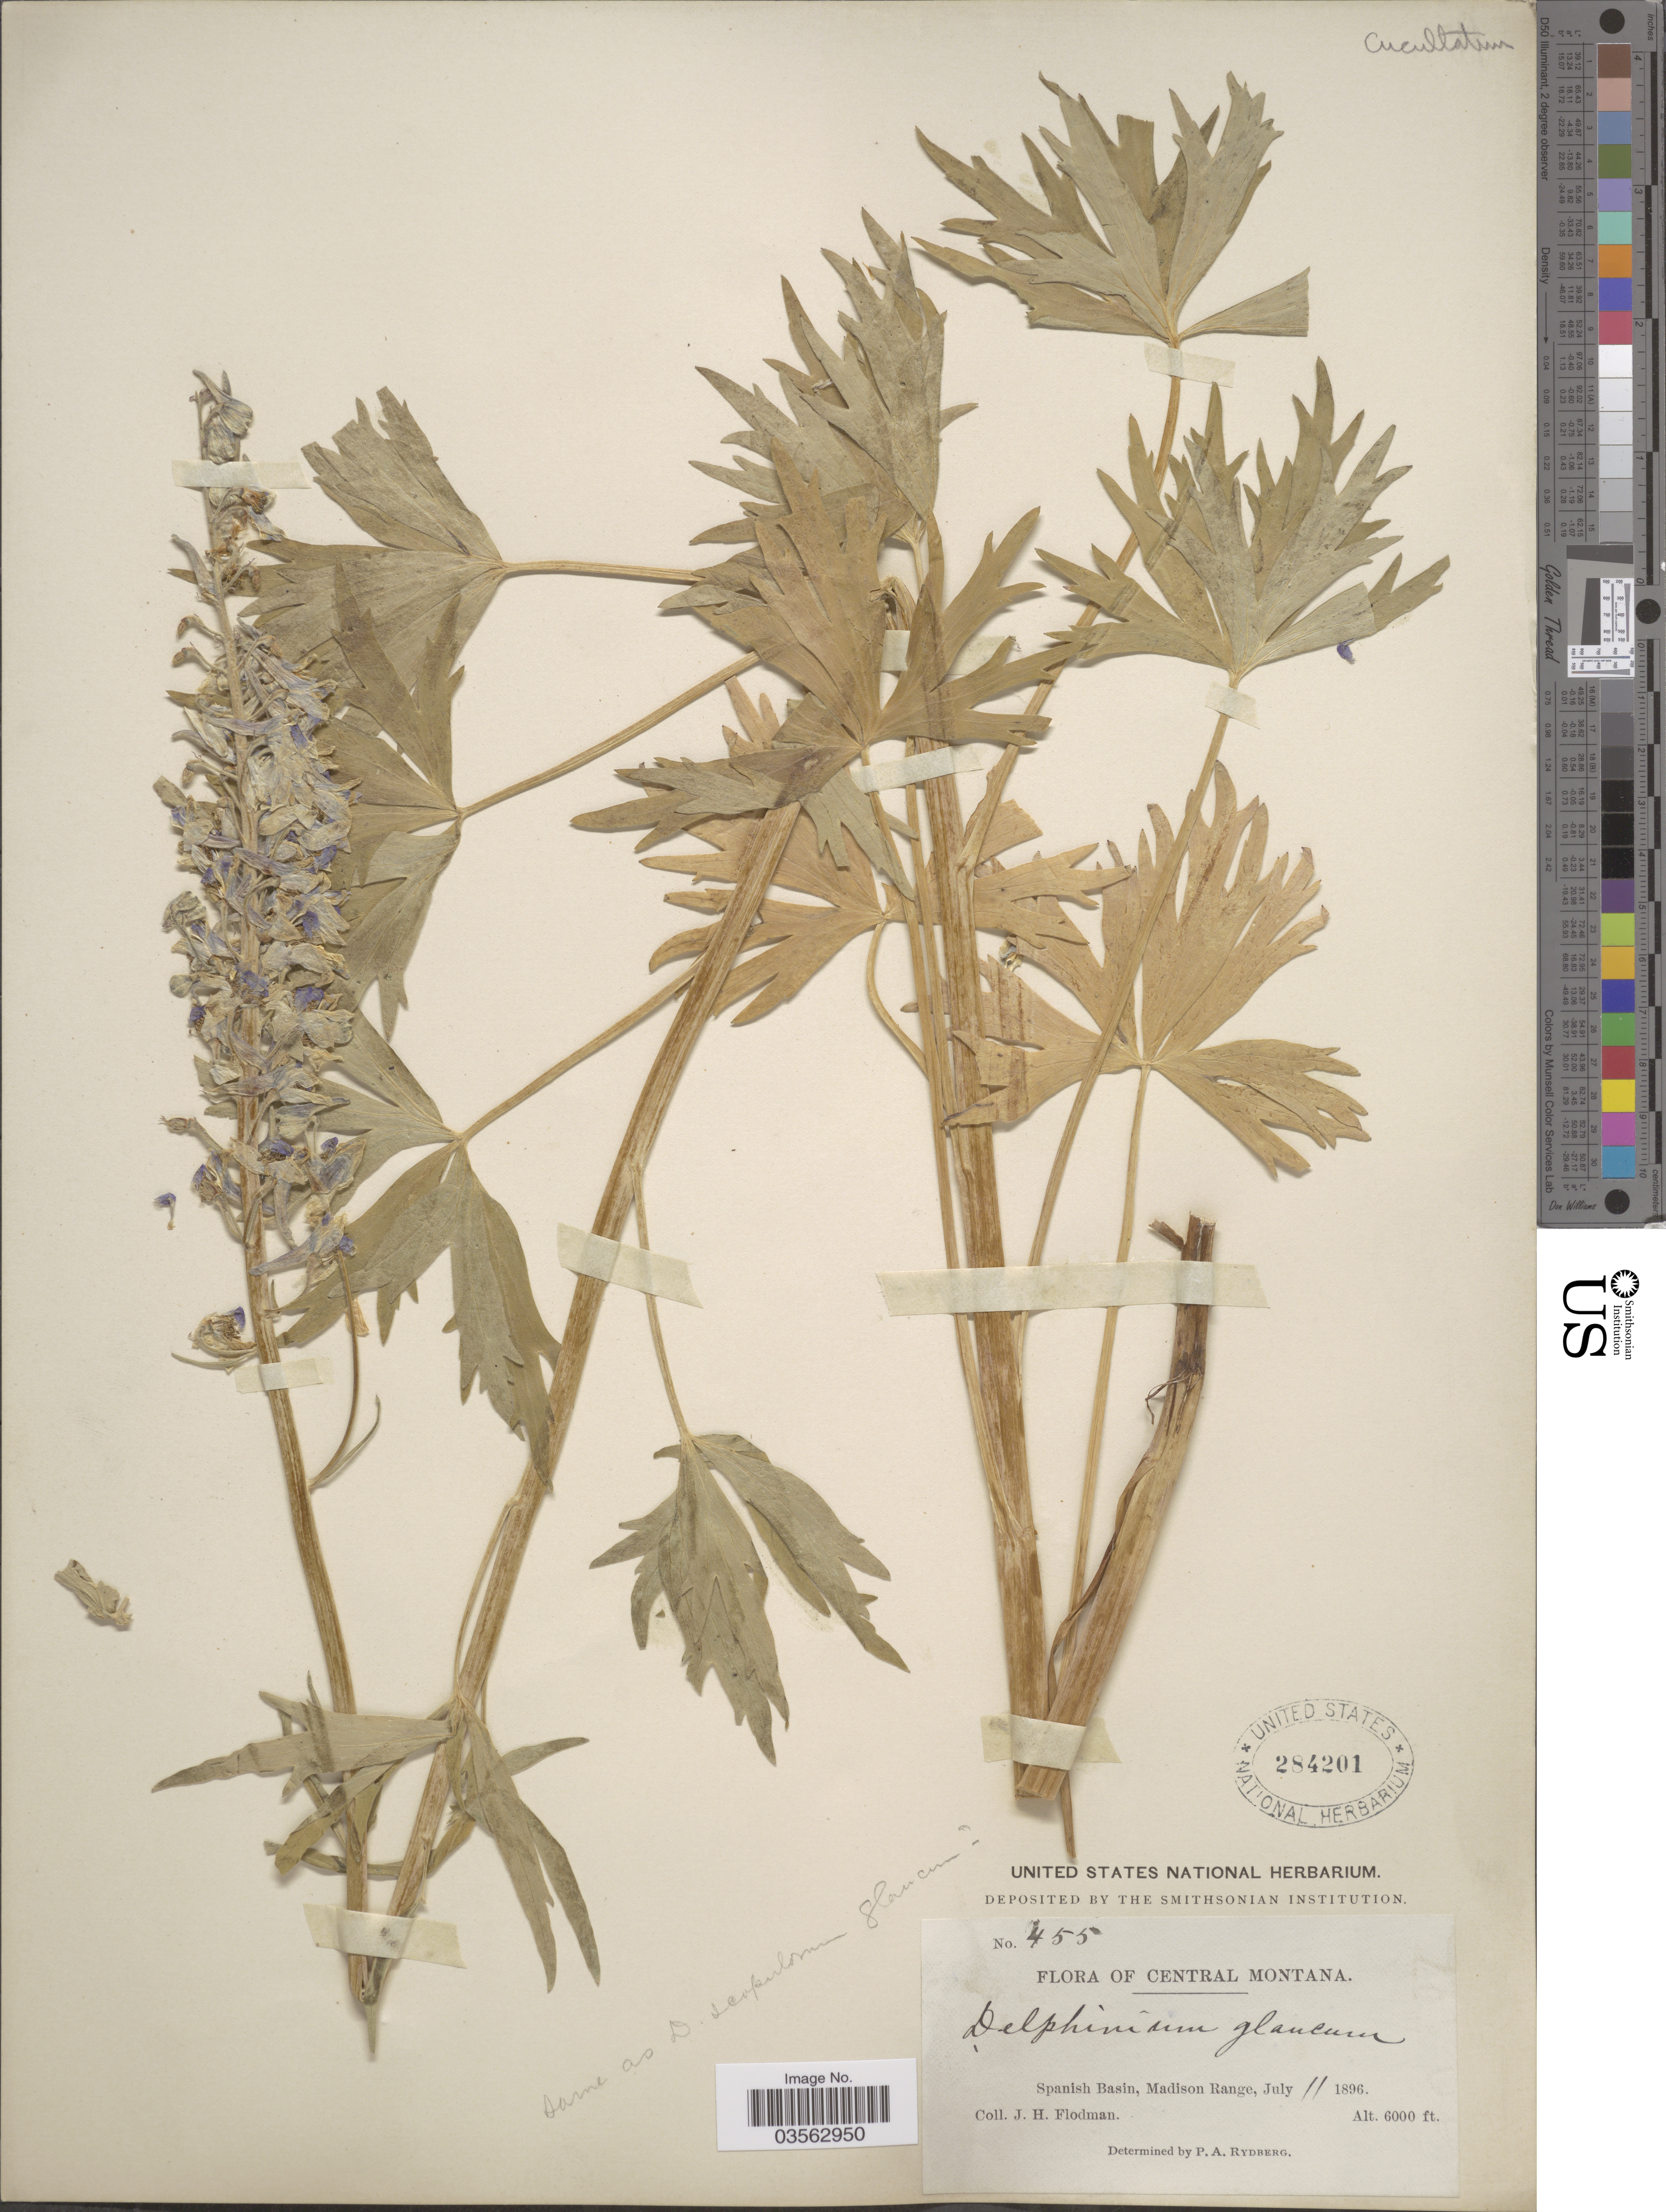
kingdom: Plantae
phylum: Tracheophyta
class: Magnoliopsida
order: Ranunculales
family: Ranunculaceae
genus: Delphinium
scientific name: Delphinium cucullatum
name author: E. Nelson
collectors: J. Flodman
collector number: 455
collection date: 1896-07-11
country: United States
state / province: Montana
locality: Central Montana. Spanish Basin, Madison Range.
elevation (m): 1829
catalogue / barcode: US 284201